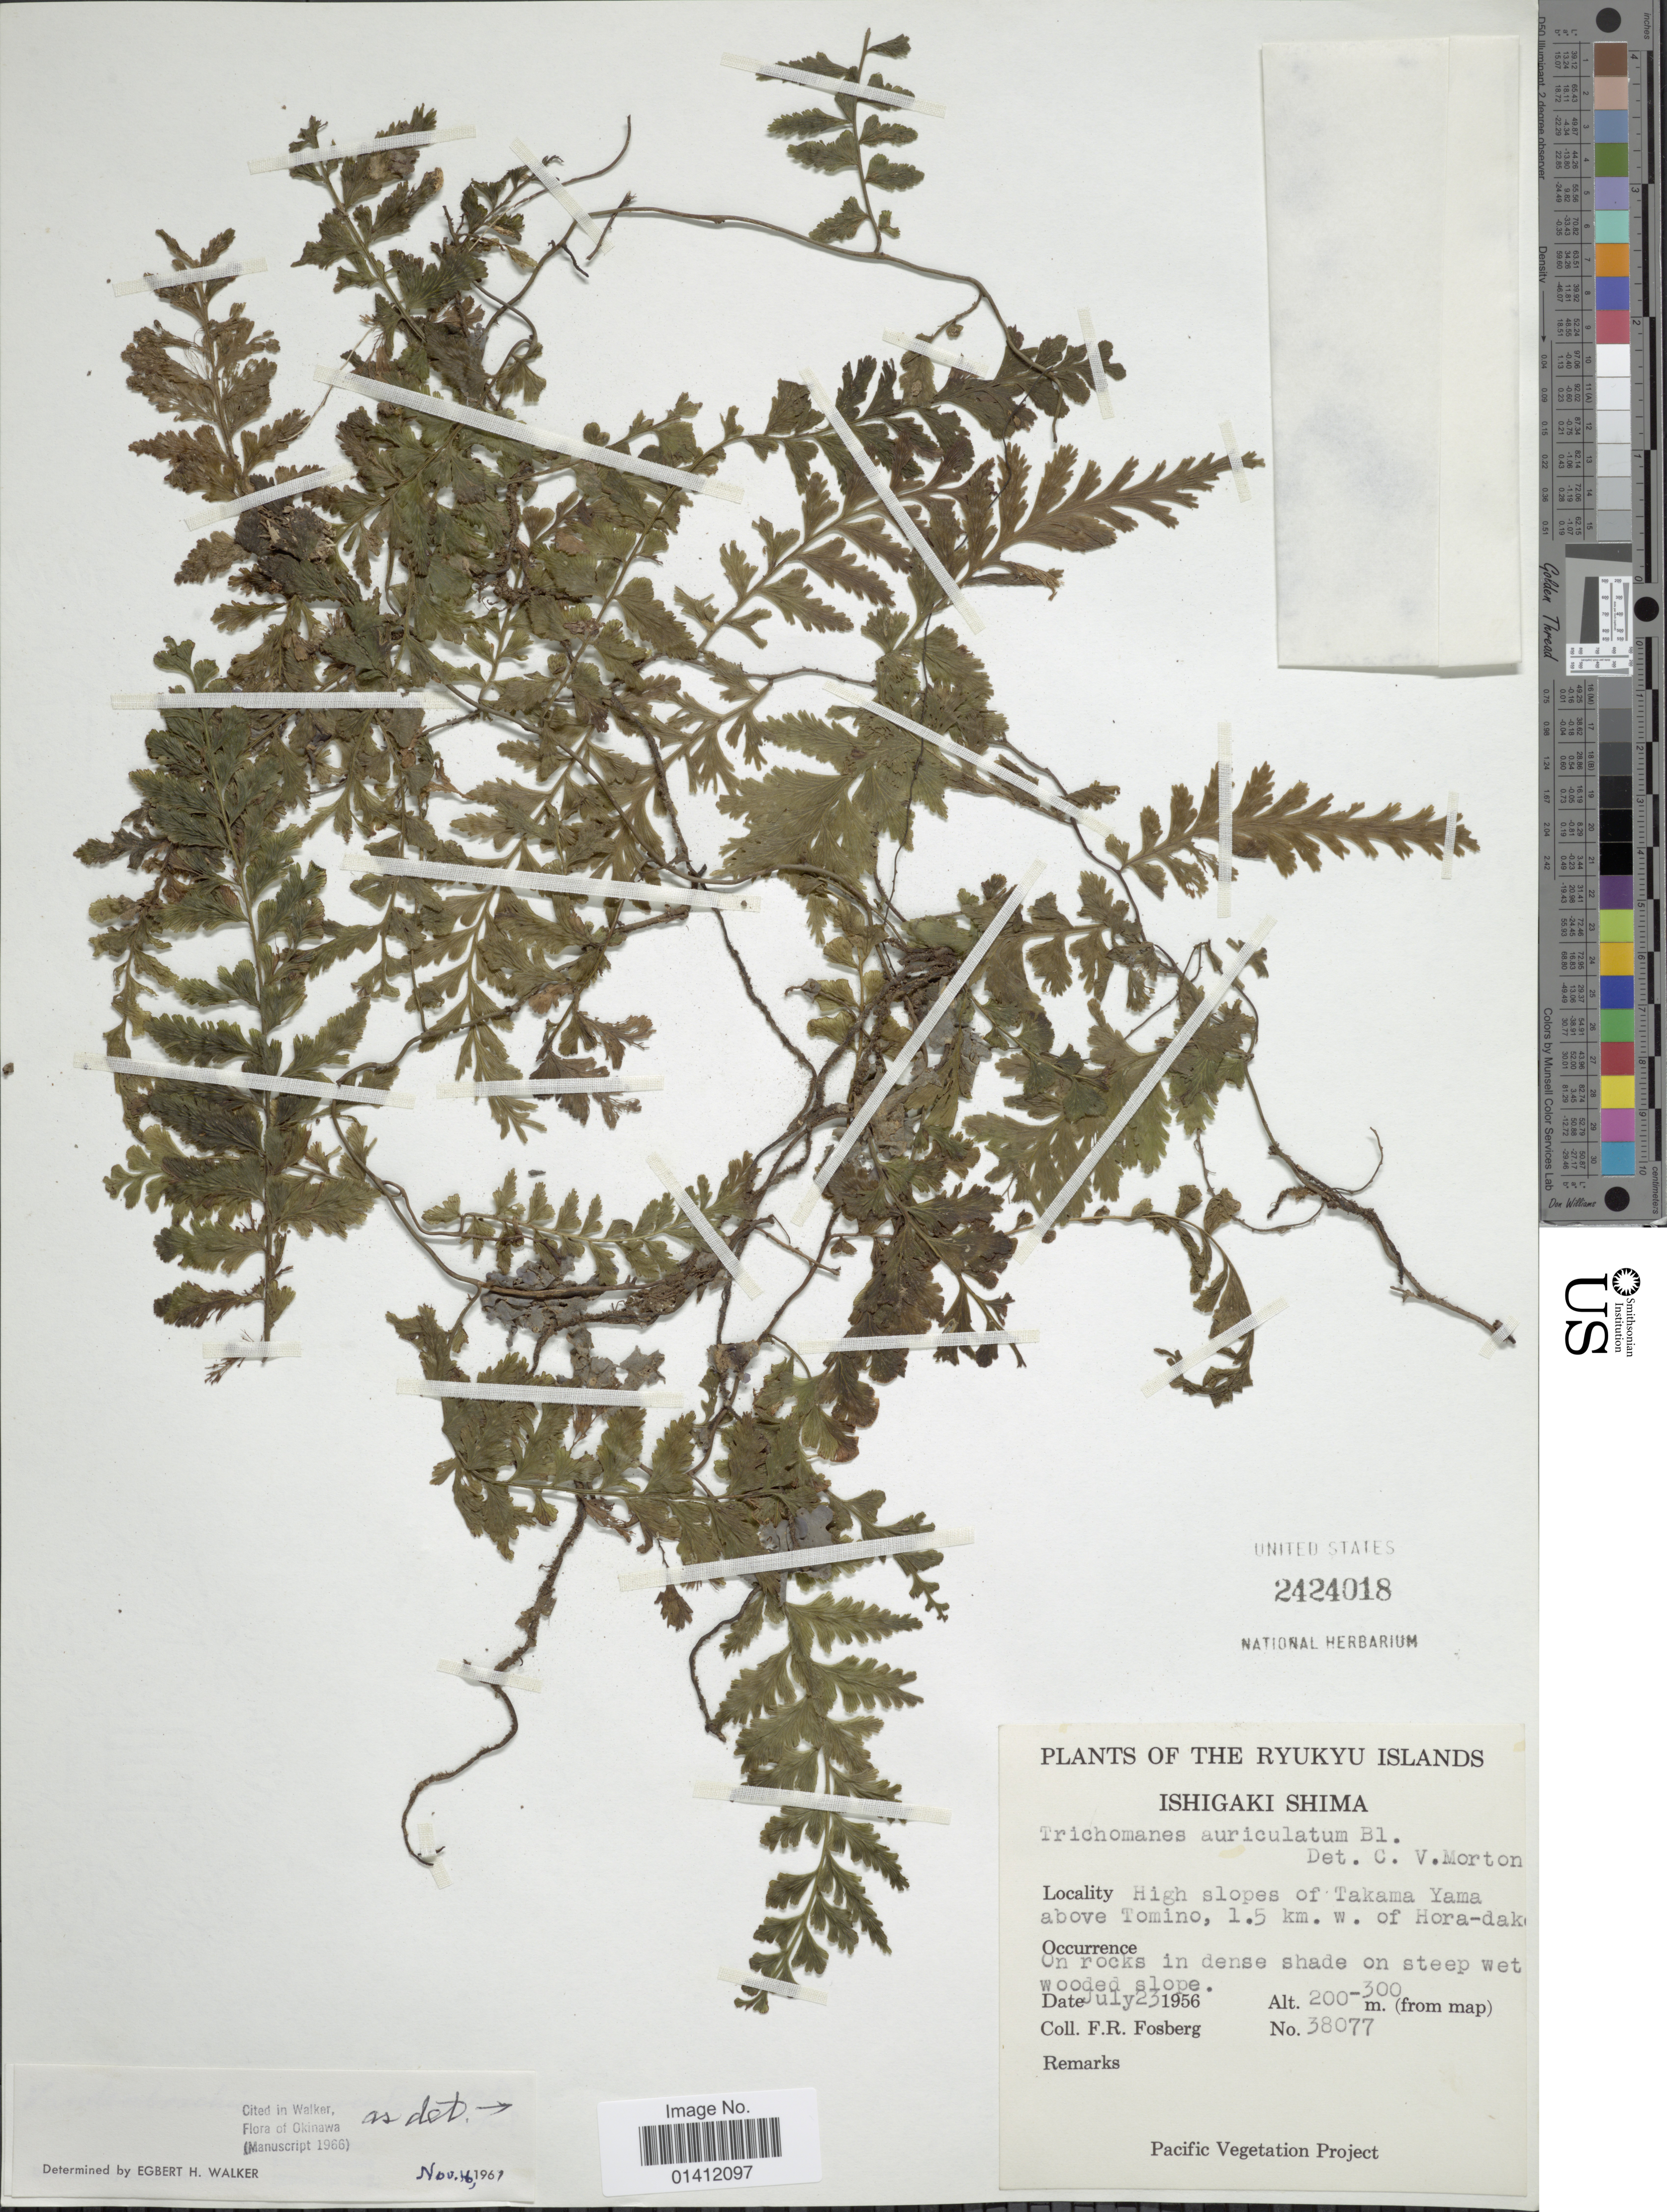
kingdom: Plantae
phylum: Tracheophyta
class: Polypodiopsida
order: Hymenophyllales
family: Hymenophyllaceae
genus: Vandenboschia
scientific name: Vandenboschia auriculata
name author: (Blume) Copel.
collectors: F. R. Fosberg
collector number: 38077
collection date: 1956-07-23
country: Japan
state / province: Okinawa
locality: The Ryukyu Islands. Ishigaki Shima. High slopes of Takama Yama abvove Tomino, 1.5 km. w. of Hora-dake.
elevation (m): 200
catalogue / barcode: US 2424018